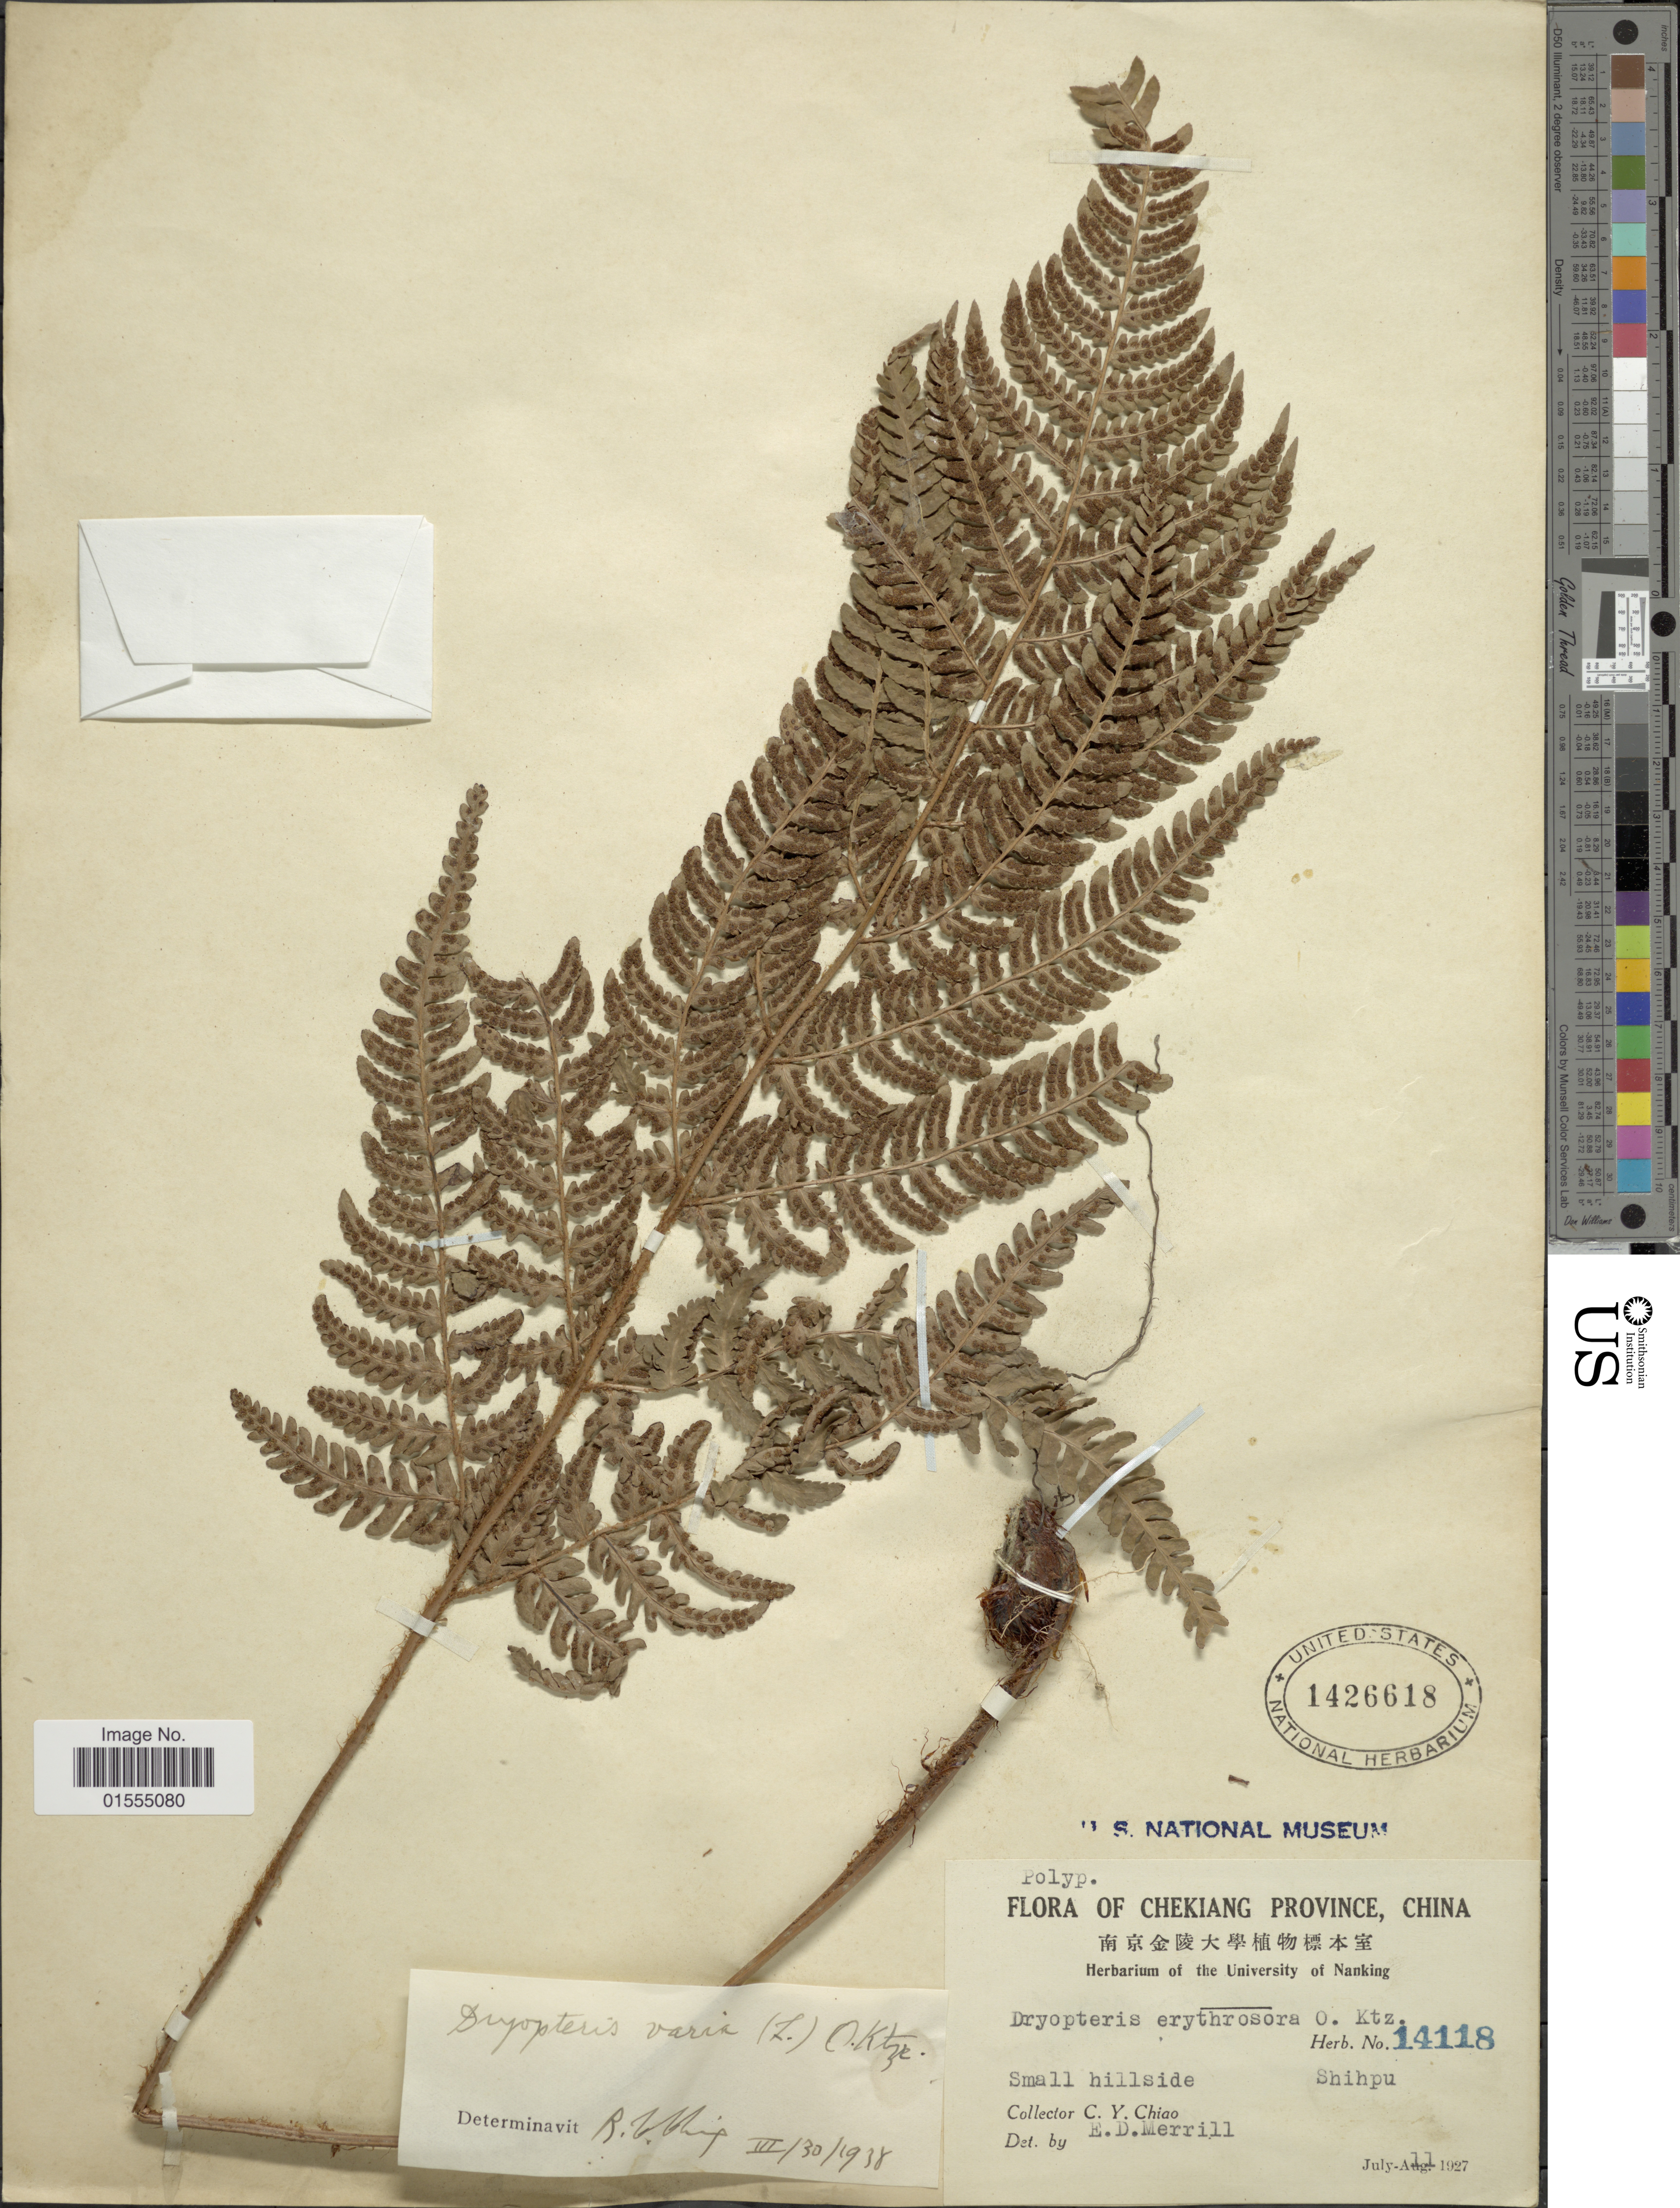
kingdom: Plantae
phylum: Tracheophyta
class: Polypodiopsida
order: Polypodiales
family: Dryopteridaceae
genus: Dryopteris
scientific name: Dryopteris varia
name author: (L.) Kuntze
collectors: C. Y. Chiao & E. D. Merrill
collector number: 14118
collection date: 1927-07-11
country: China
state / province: Zhejiang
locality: Chekiang Province, China, Shihpu, Small hillside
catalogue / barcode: US 1426618